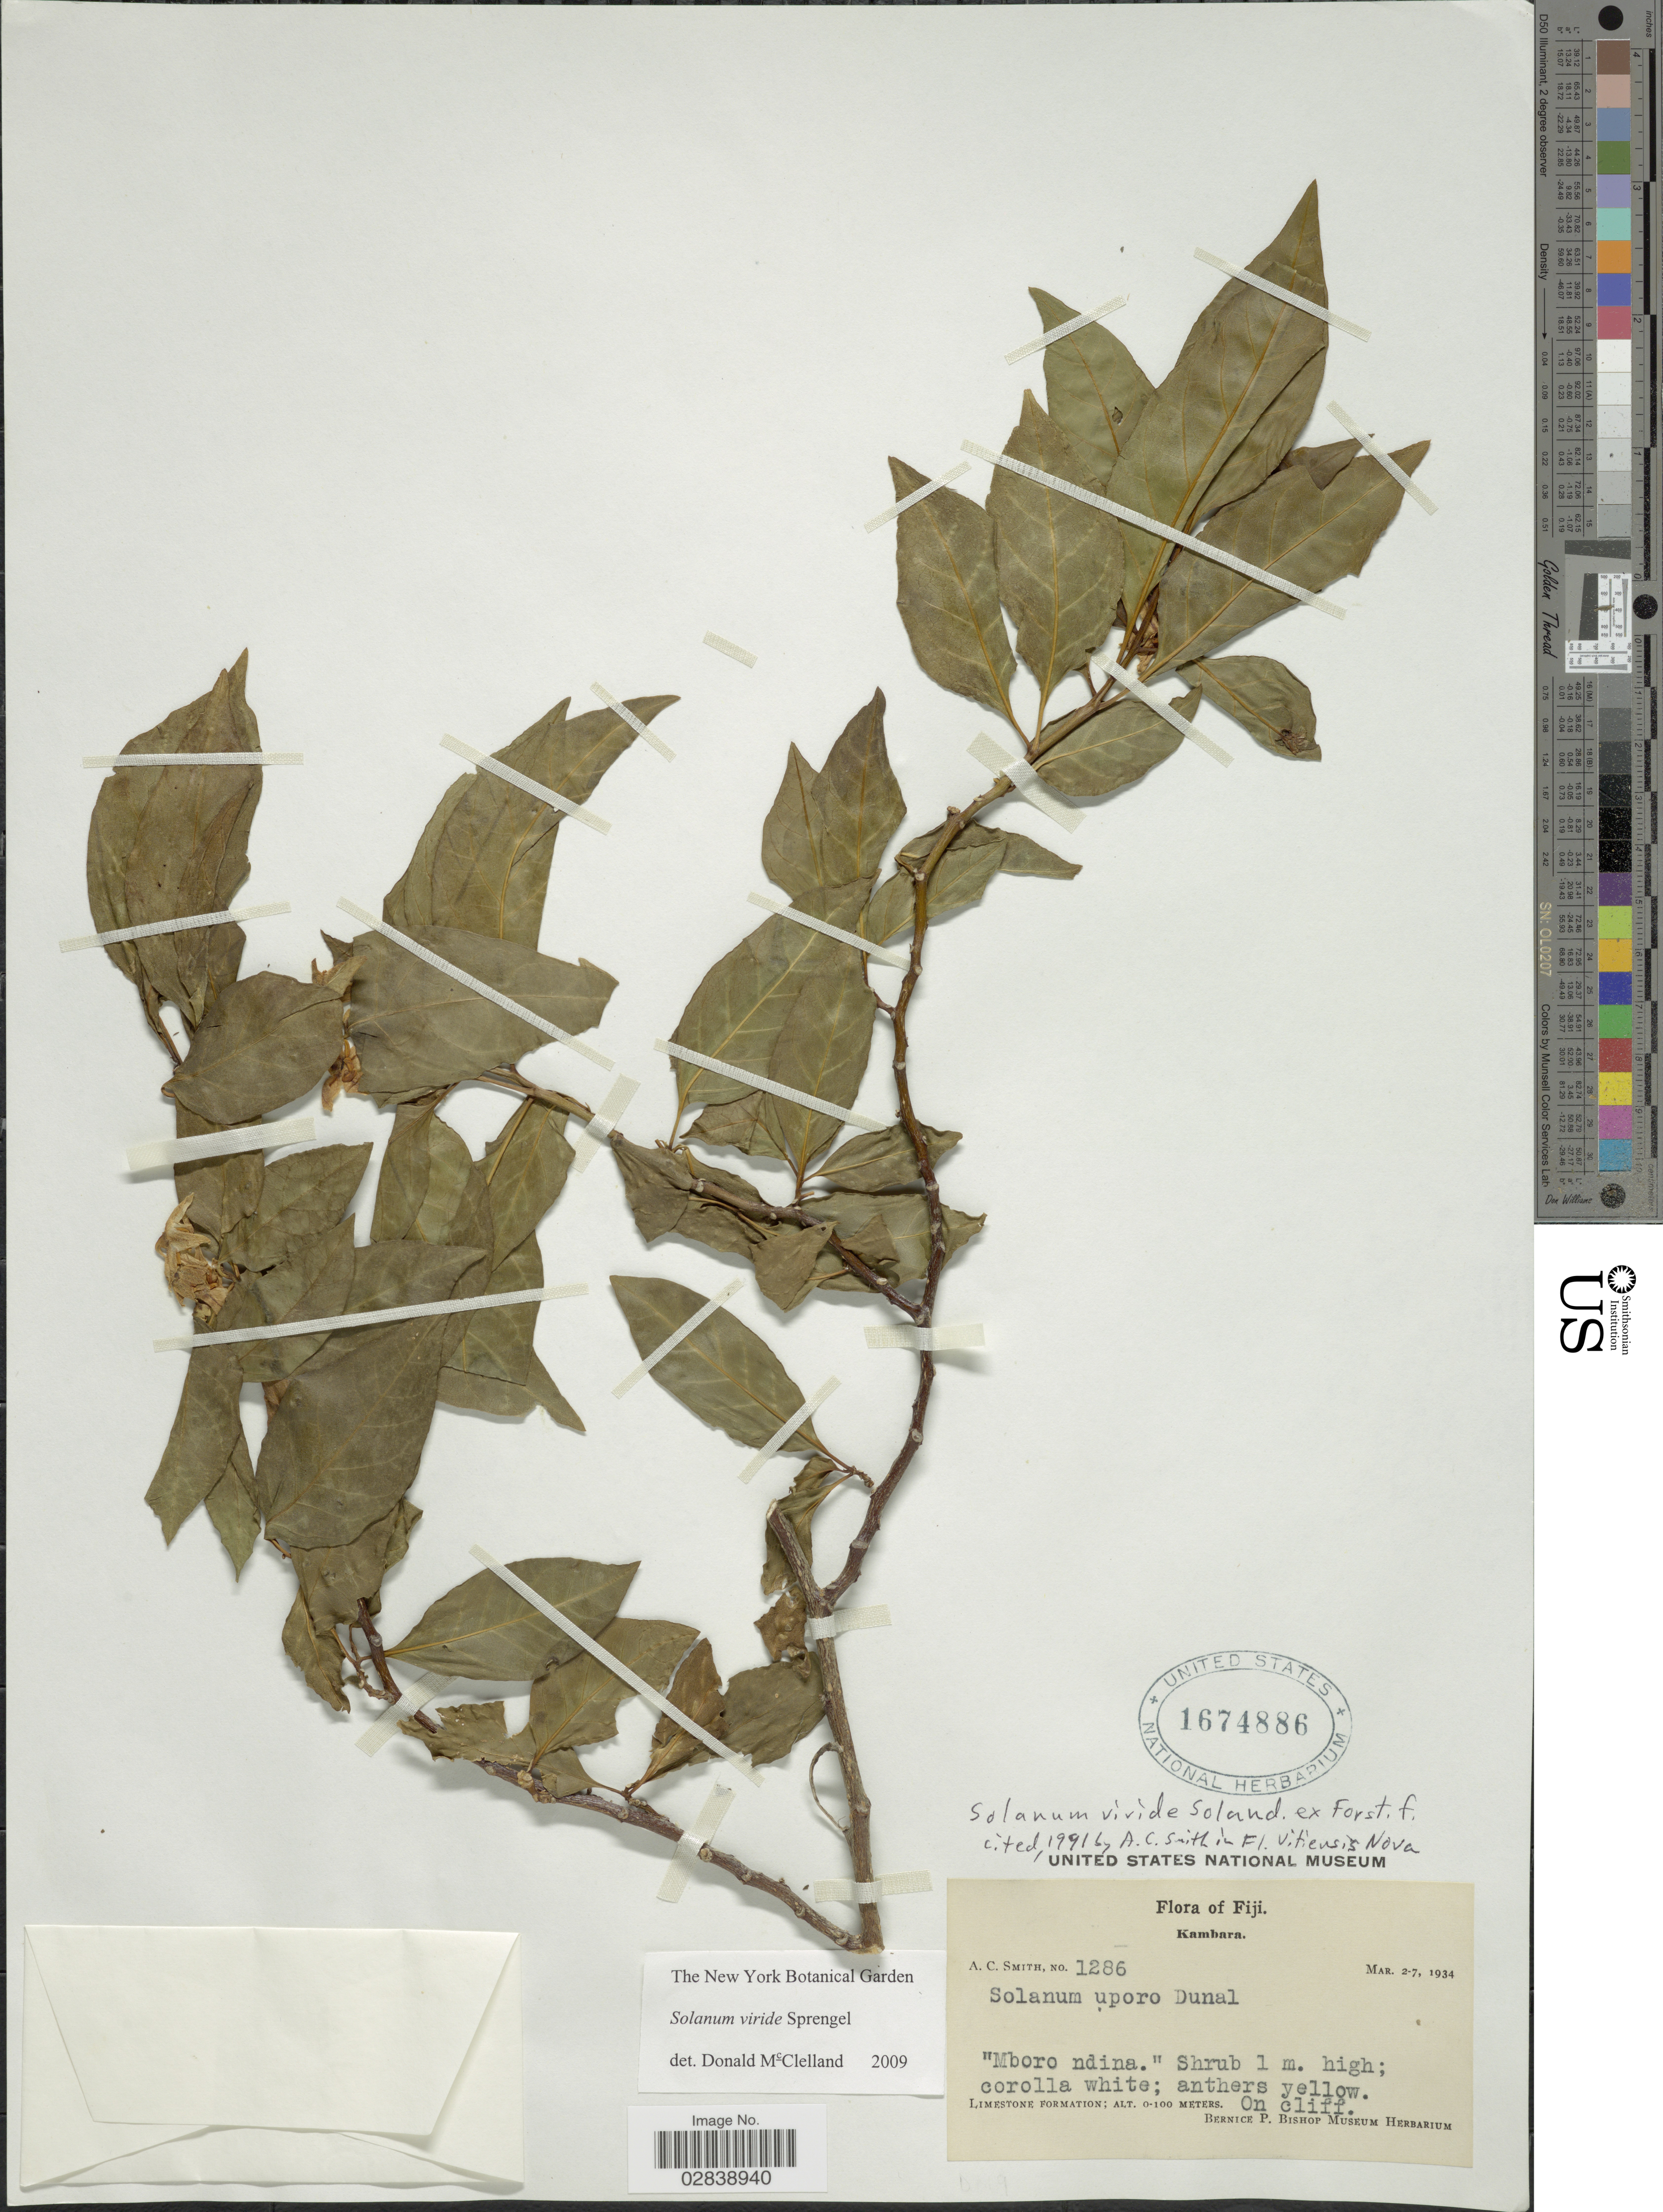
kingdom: Plantae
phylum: Tracheophyta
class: Magnoliopsida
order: Solanales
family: Solanaceae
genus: Solanum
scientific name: Solanum viride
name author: G. Forst. ex Spreng.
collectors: A. C. Smith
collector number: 1286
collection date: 1934-03-02/1934-03-07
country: Fiji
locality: Kambara. Limestone Formation. On Cliff.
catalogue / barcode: US 1674886